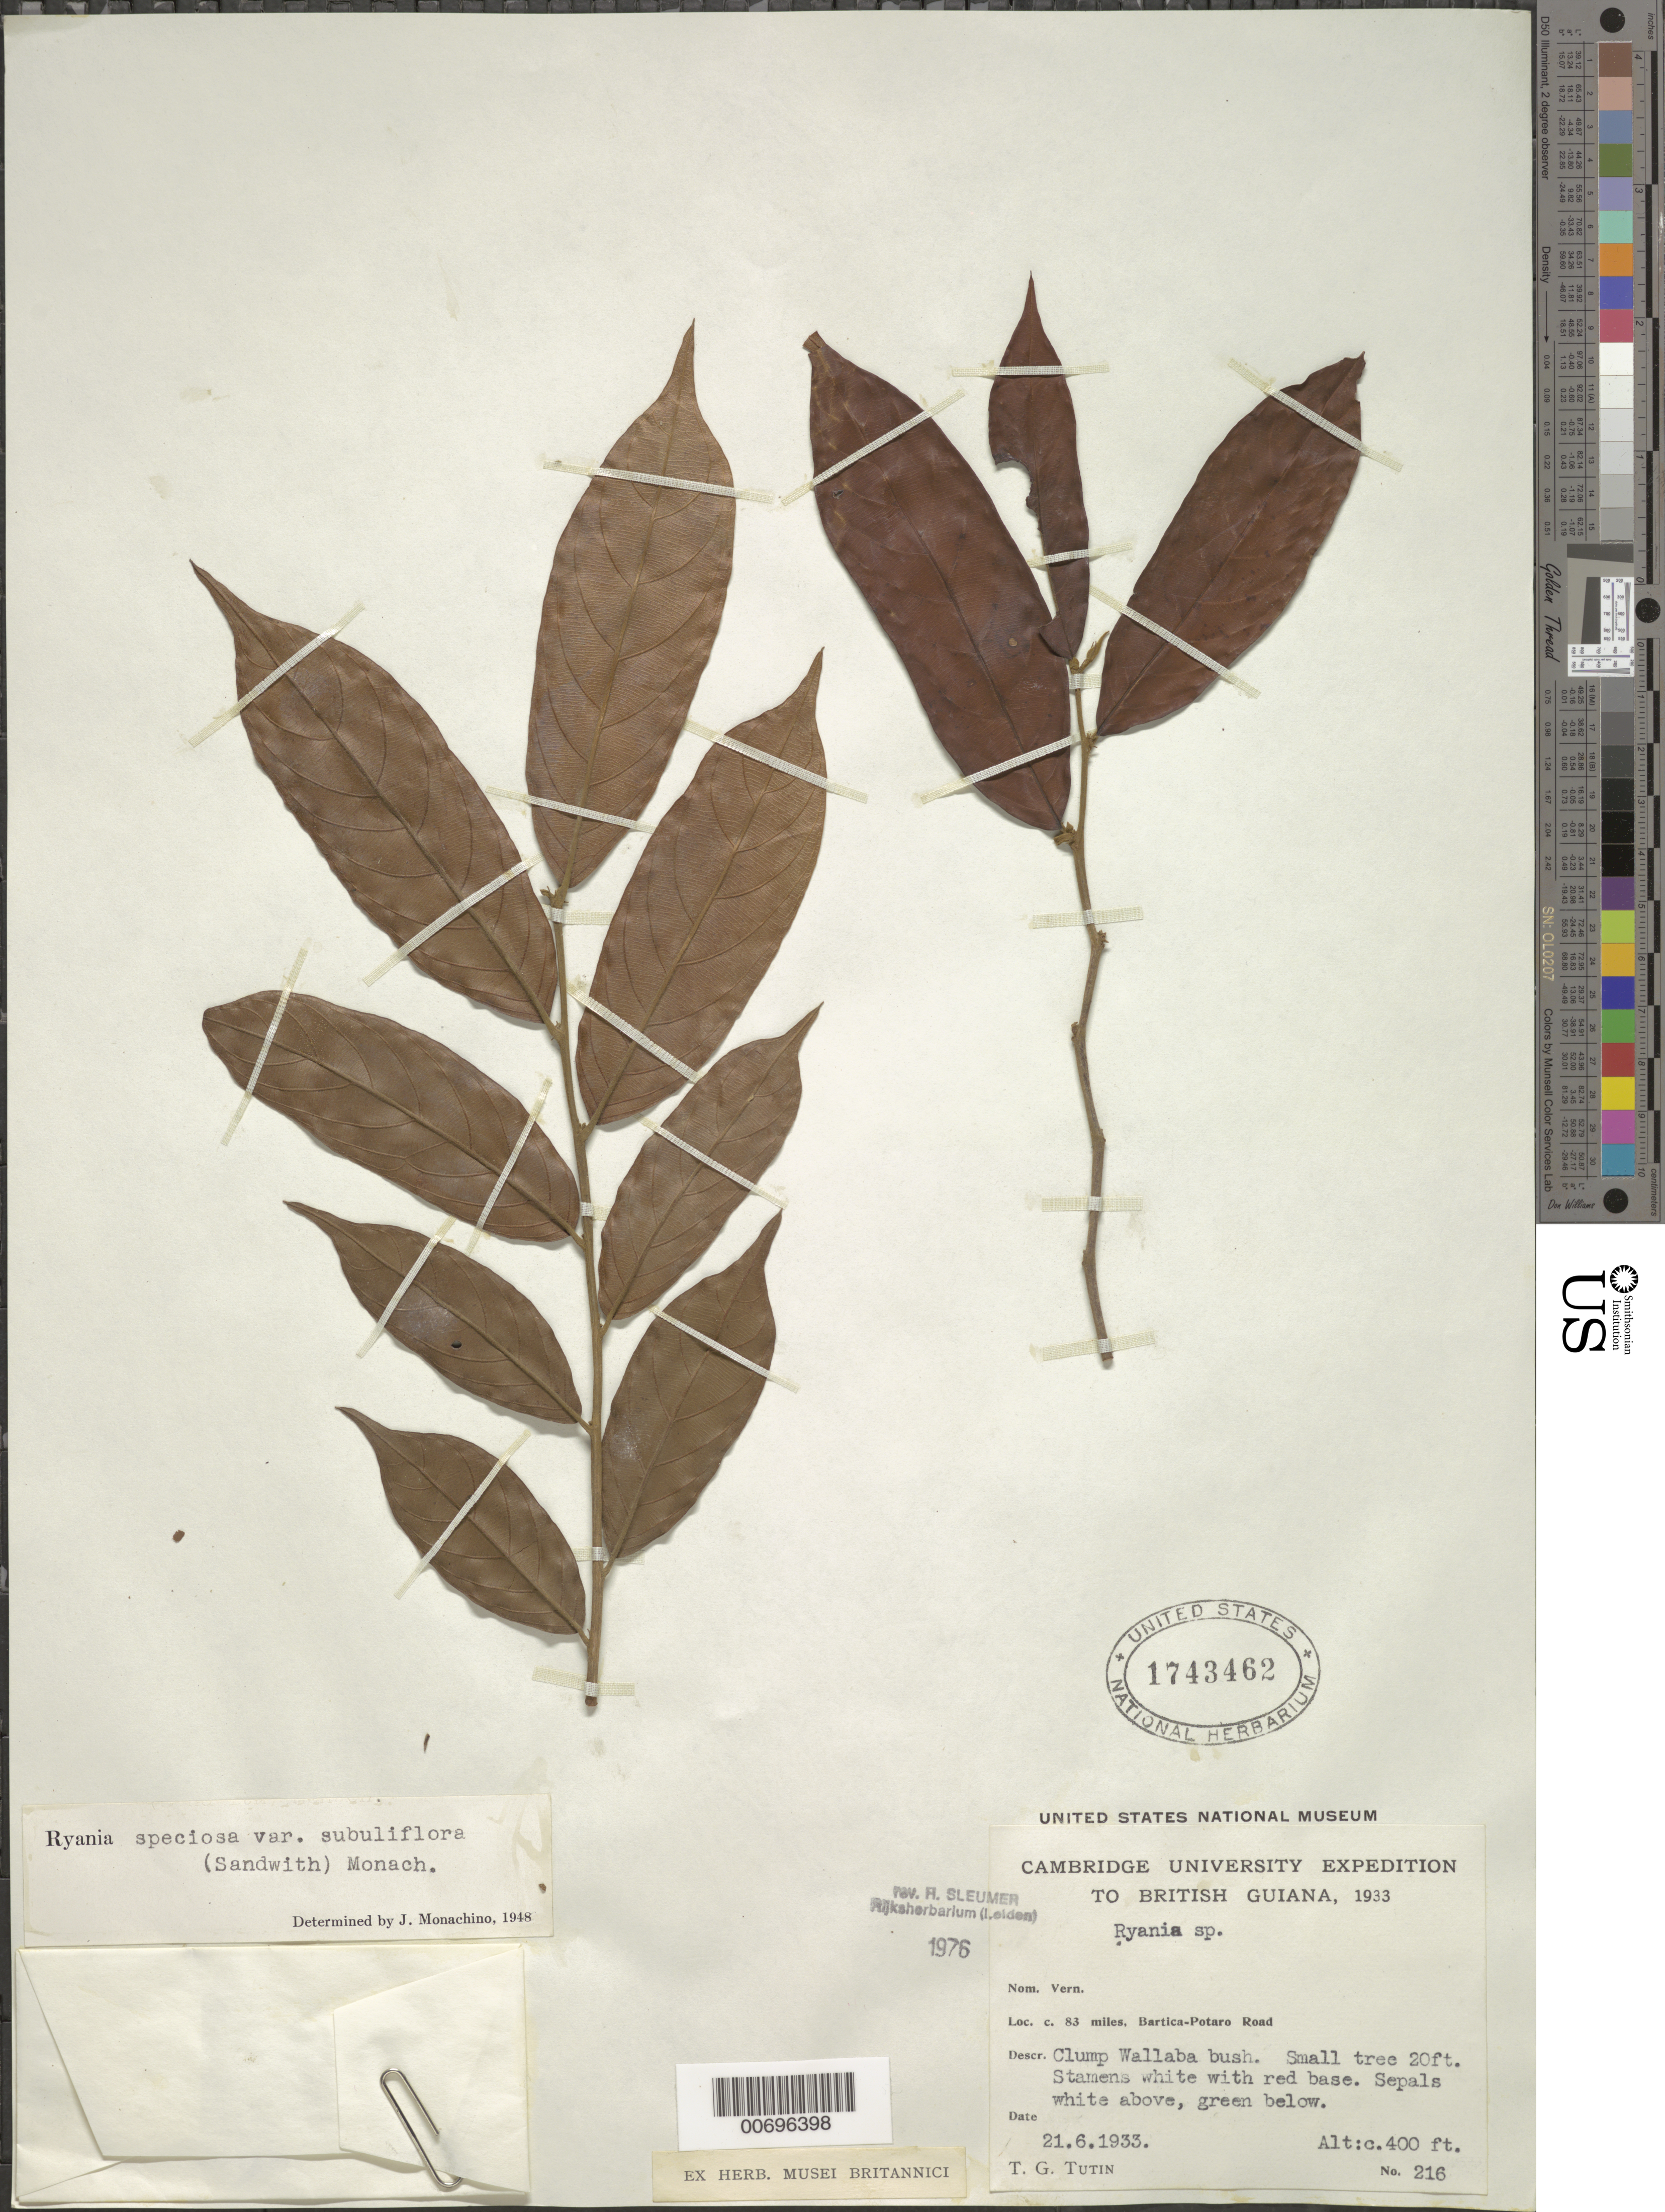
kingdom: Plantae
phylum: Tracheophyta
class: Magnoliopsida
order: Malpighiales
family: Salicaceae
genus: Ryania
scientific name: Ryania speciosa var. subuliflora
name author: (Sandwith) Monach.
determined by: Sleumer, H. O.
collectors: T. G. Tutin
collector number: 216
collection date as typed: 21-Jun-33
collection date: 1933-06-21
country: Guyana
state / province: Potaro-Siparuni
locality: Bartica-Potaro road, mile 83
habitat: Clump Wallaba bush.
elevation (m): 122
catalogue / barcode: US 1743462